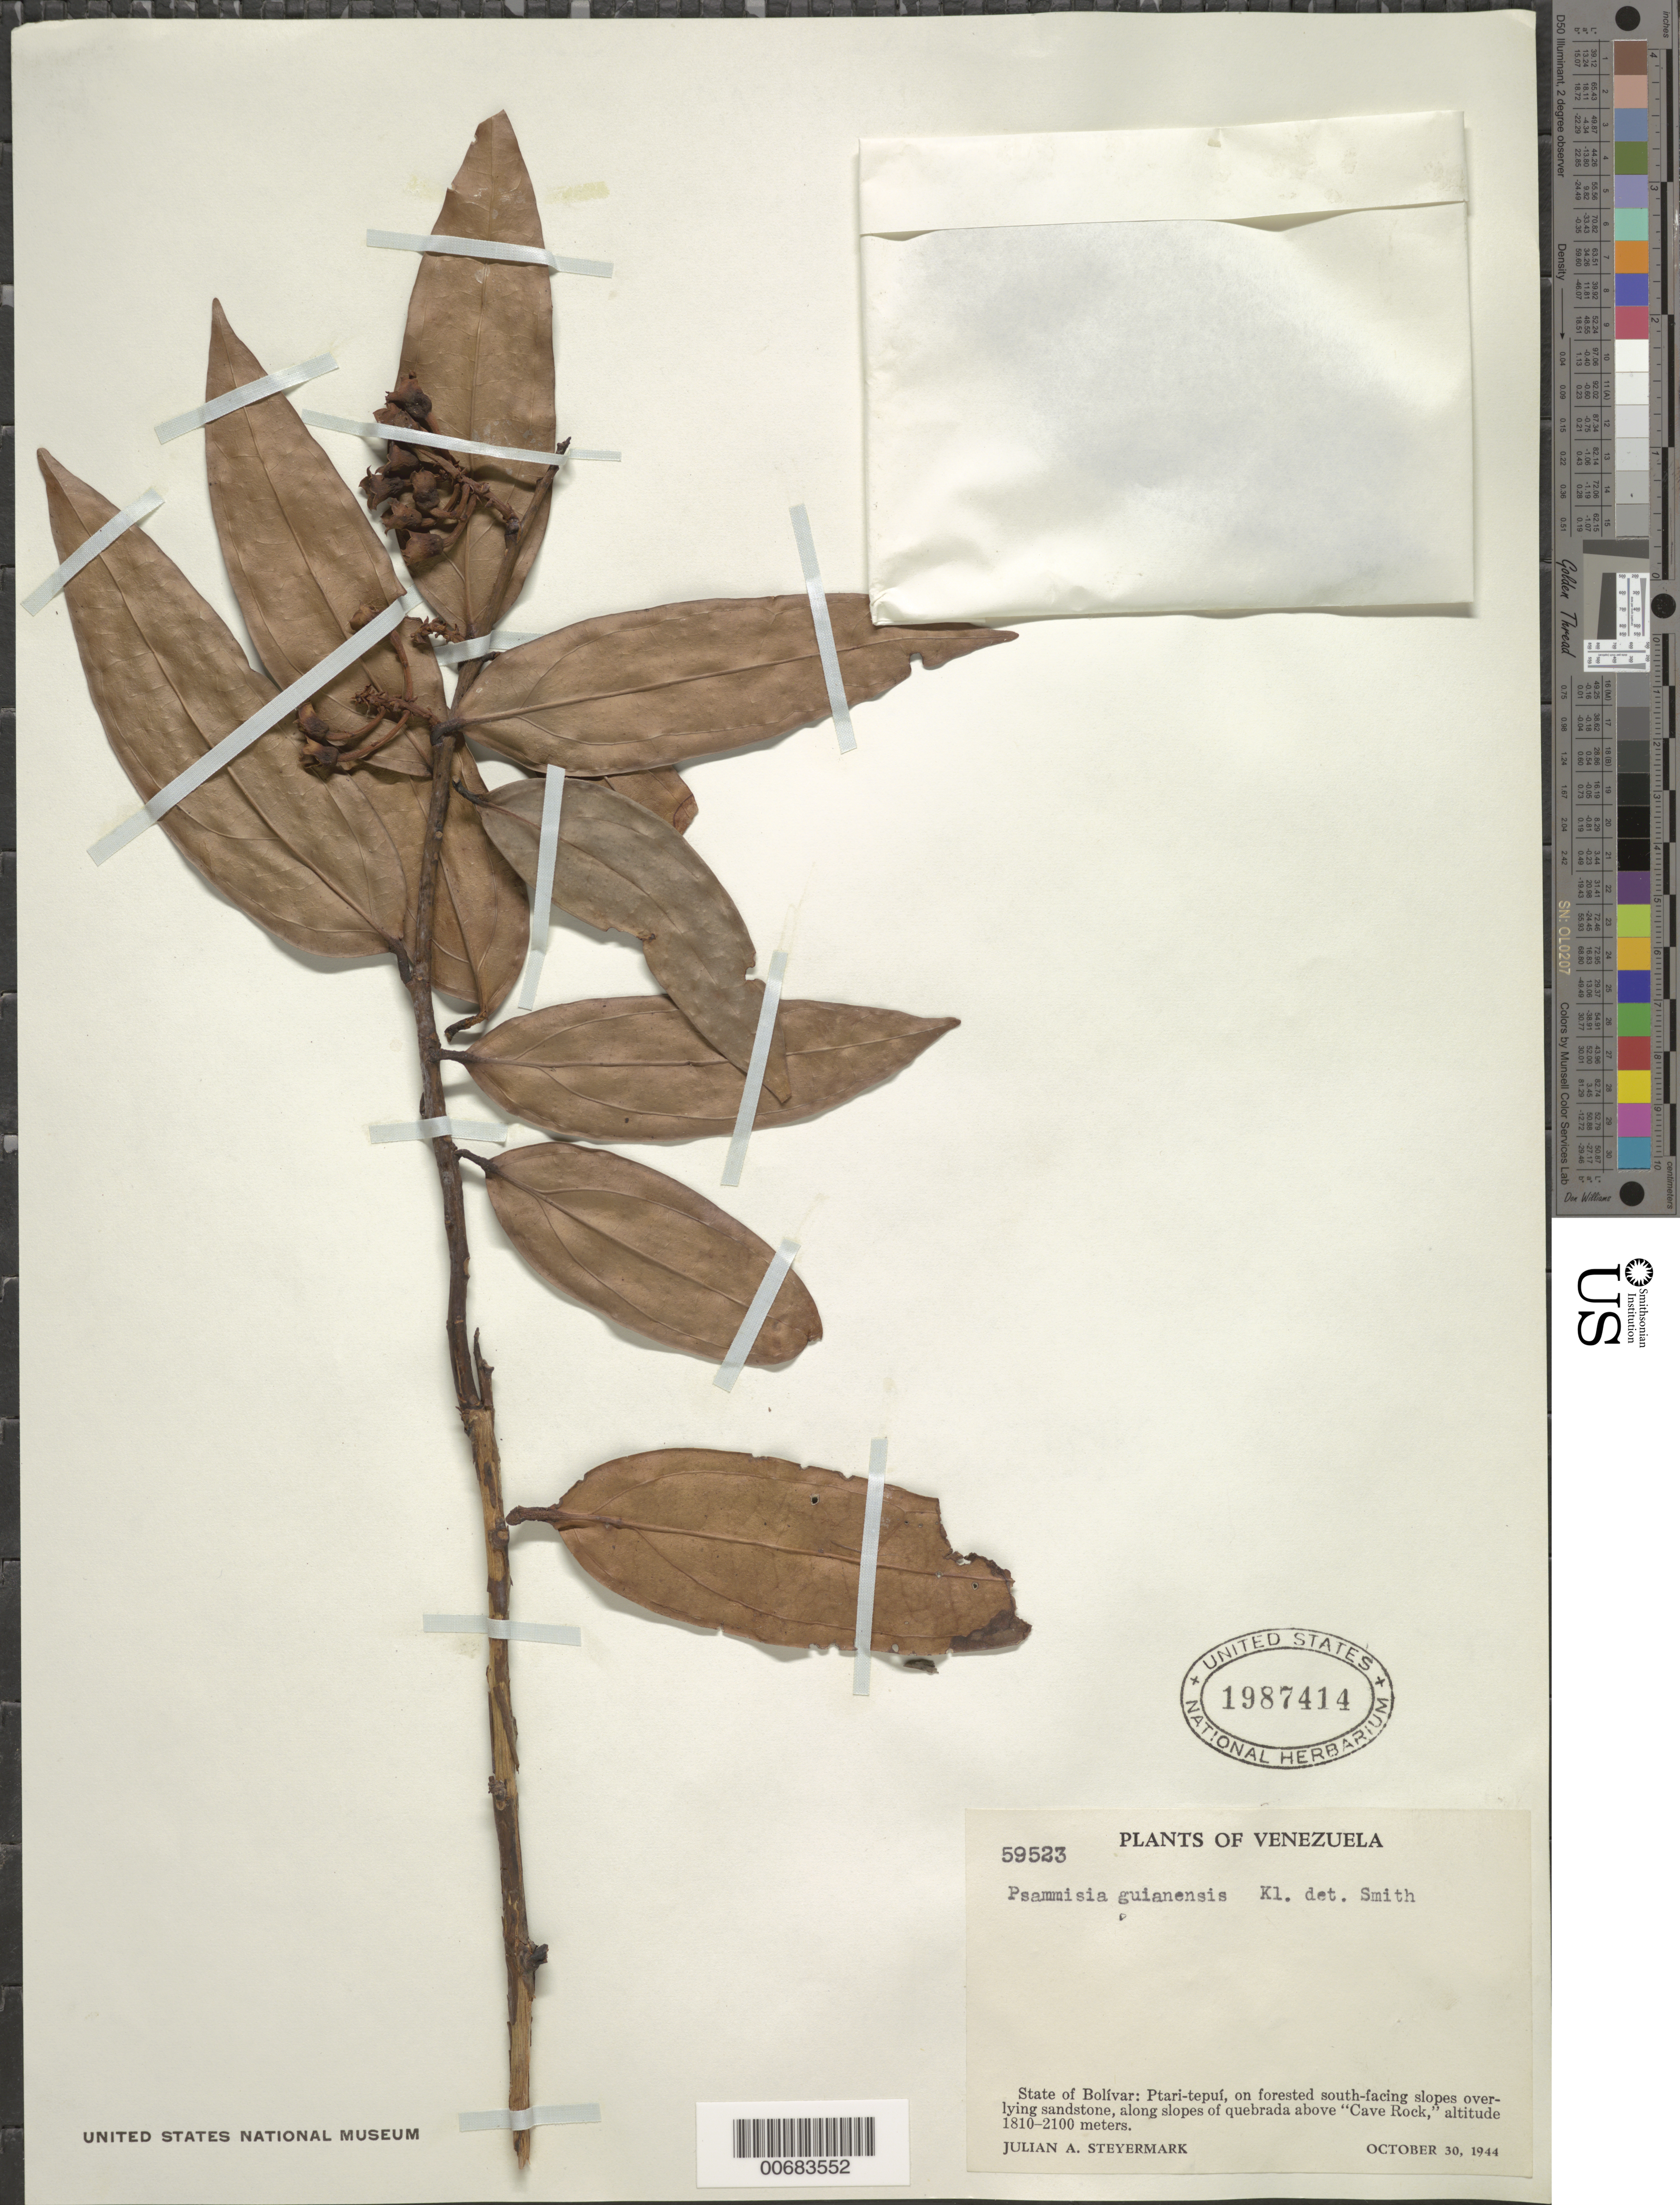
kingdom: Plantae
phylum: Tracheophyta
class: Magnoliopsida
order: Ericales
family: Ericaceae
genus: Psammisia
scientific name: Psammisia guianensis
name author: Klotzsch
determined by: Smith, A. C.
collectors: J. Steyermark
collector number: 59523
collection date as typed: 30-Oct-44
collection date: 1944-10-30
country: Venezuela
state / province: Bolívar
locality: Ptari-tepuí, above "Cave Rock"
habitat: Forested south-facing slopes overlying sandstone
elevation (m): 1810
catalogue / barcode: US 1987414